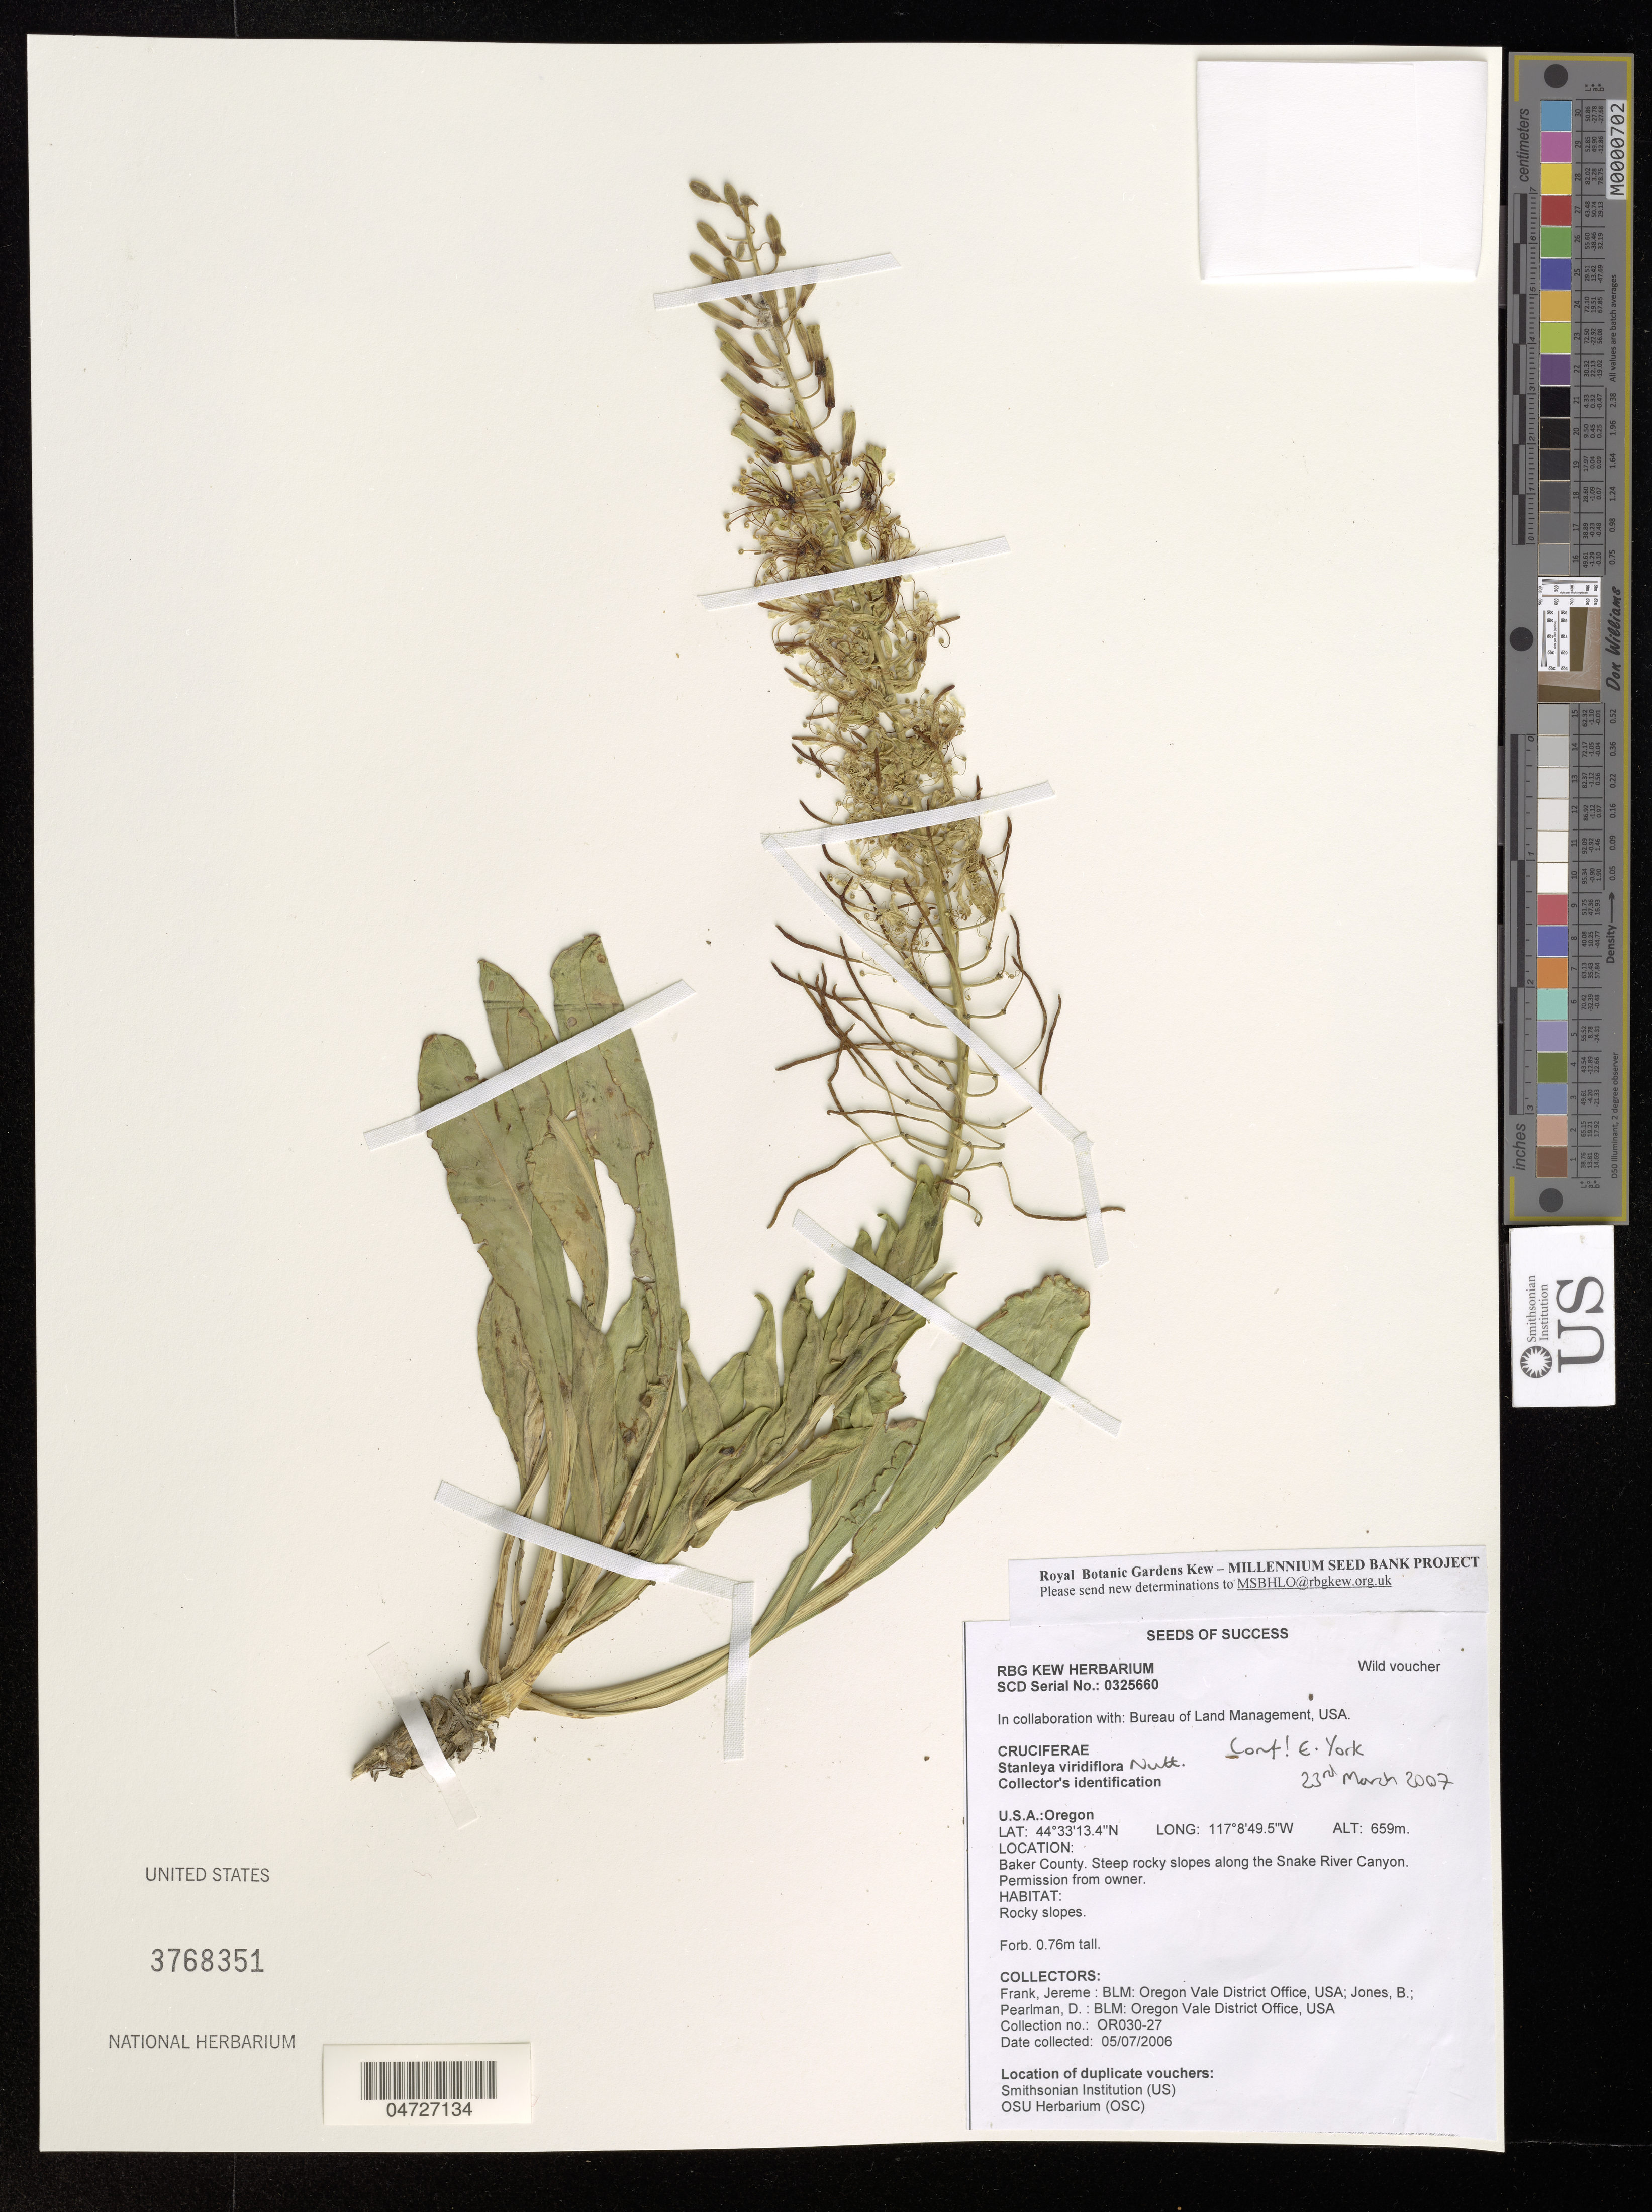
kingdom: Plantae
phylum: Tracheophyta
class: Magnoliopsida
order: Brassicales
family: Brassicaceae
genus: Stanleya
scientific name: Stanleya viridiflora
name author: Nutt.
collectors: J. Frank, B. Jones & D. Pearlman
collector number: OR030-27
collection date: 2006-07-05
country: United States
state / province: Oregon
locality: Baker County. Steep rocky slopes along the Snake River Canyon. Permission from owner.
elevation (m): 659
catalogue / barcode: US 3768351